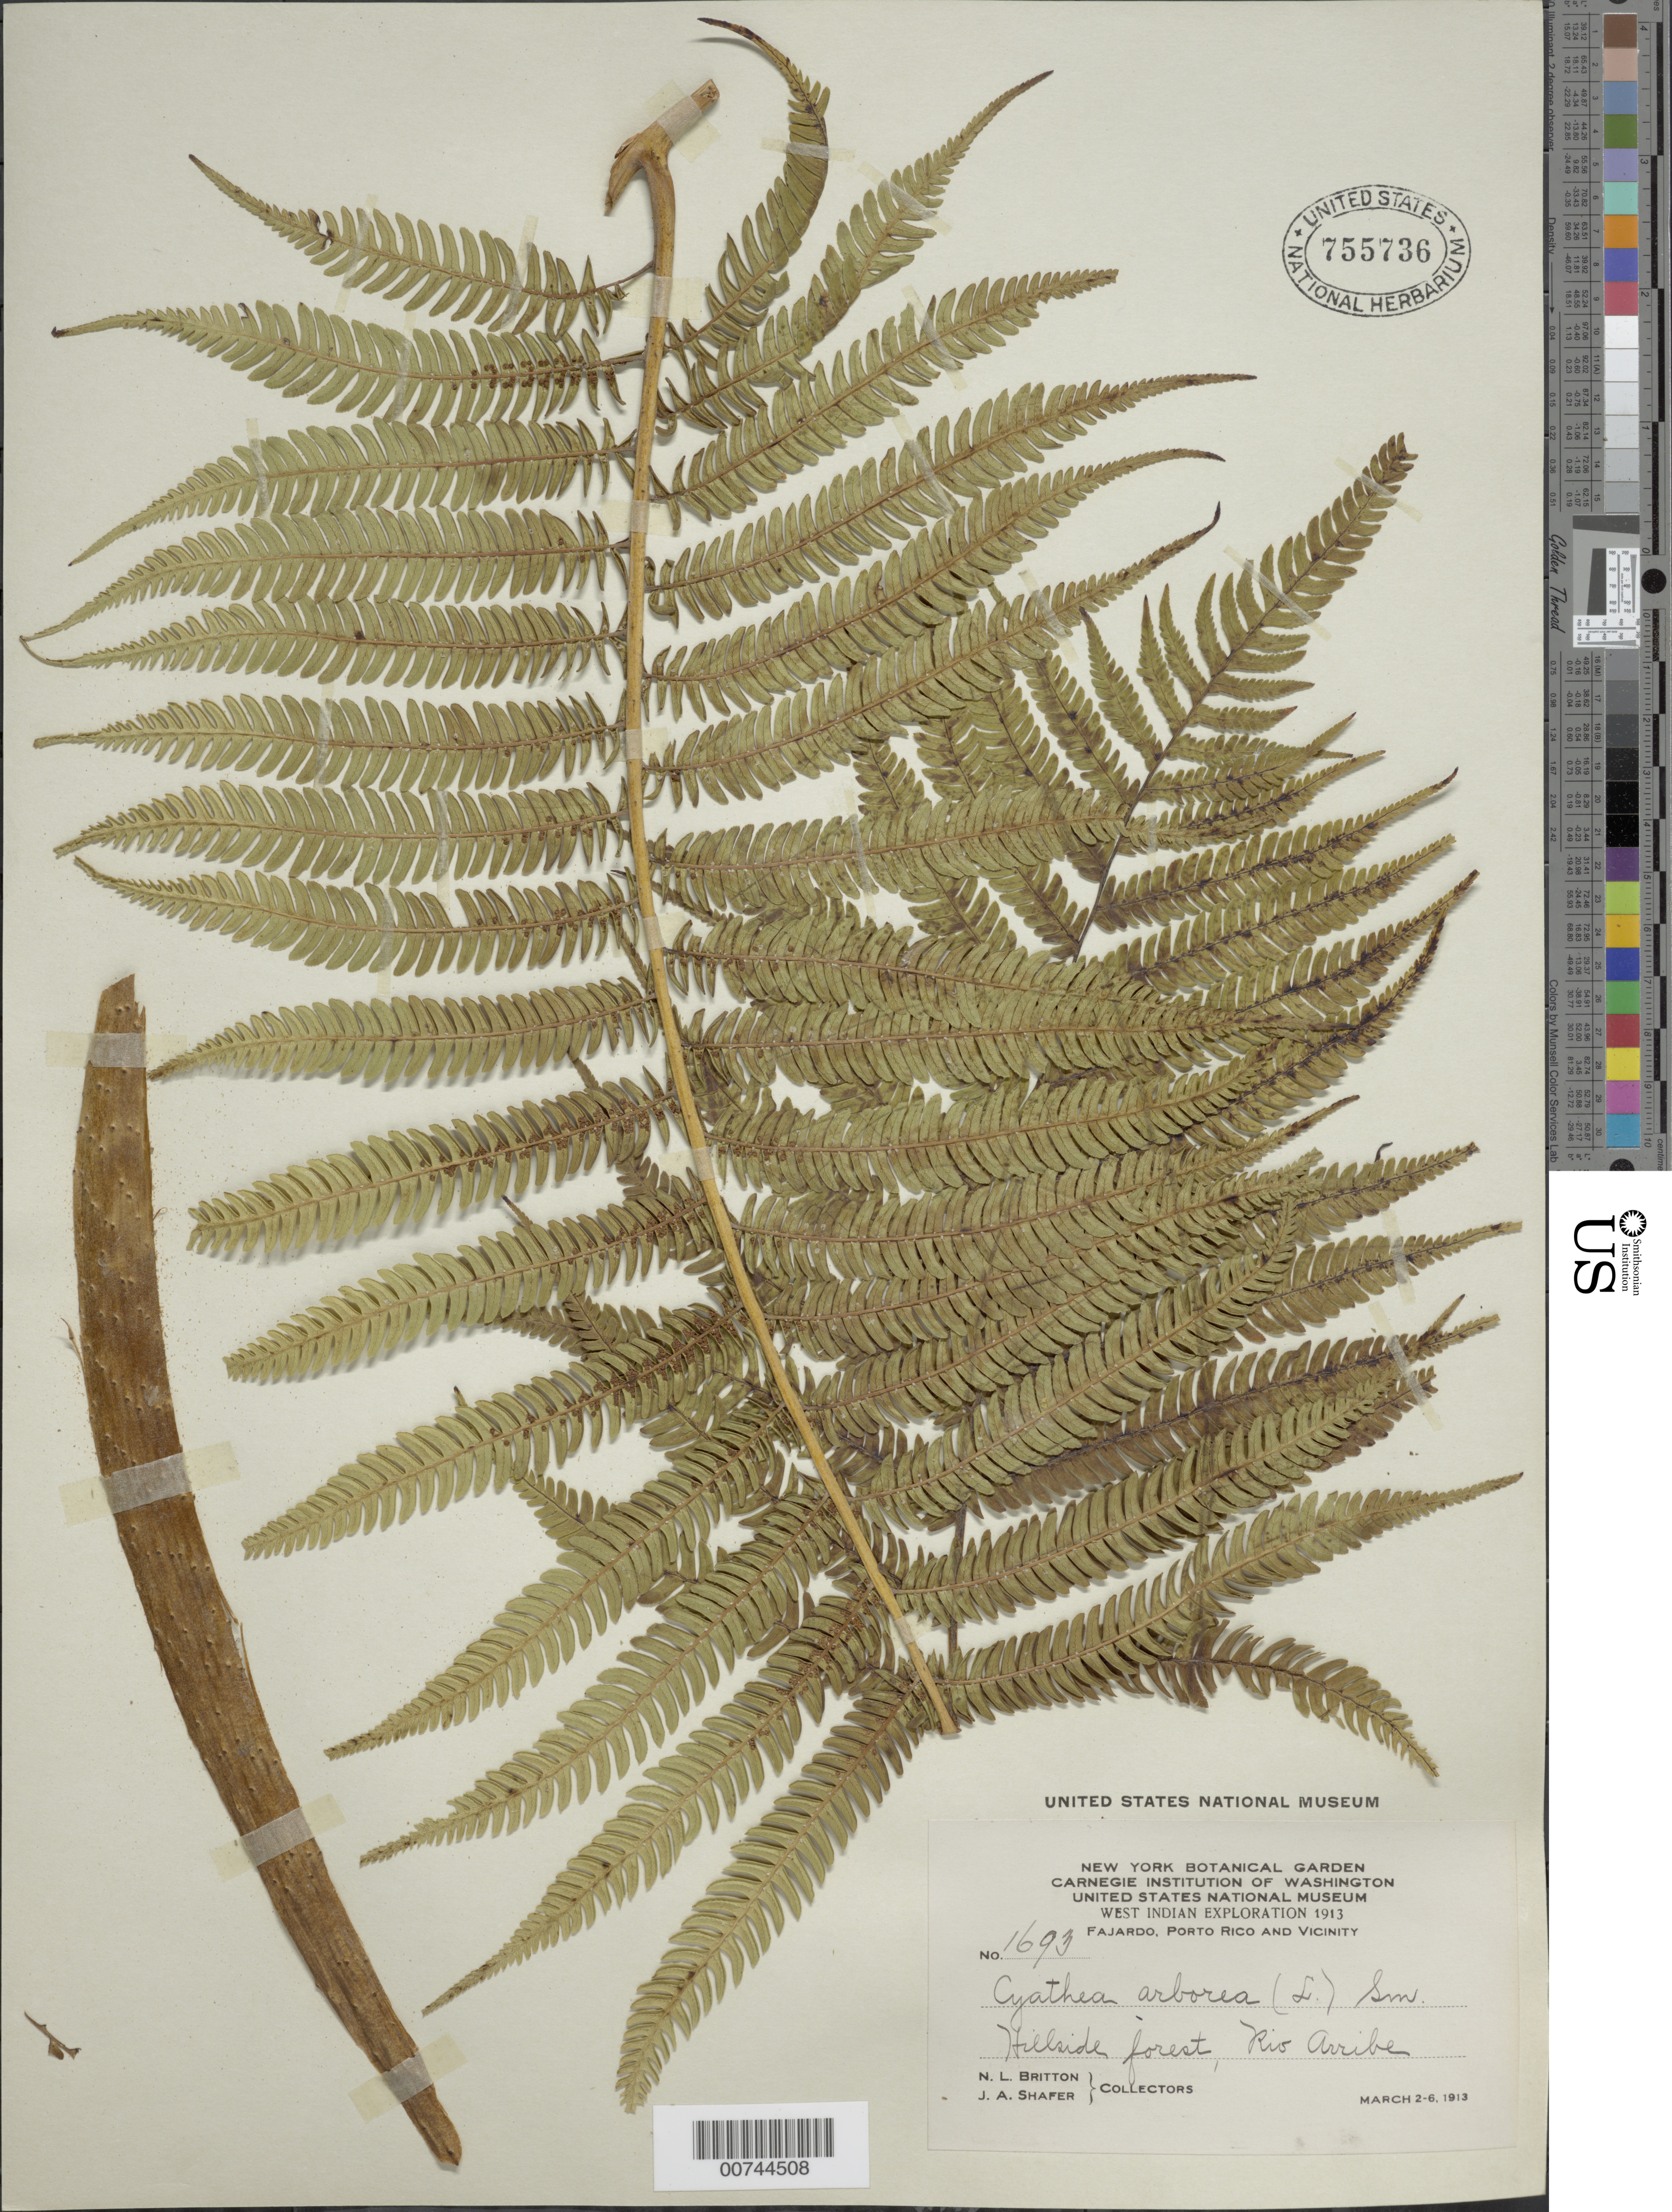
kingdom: Plantae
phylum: Tracheophyta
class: Polypodiopsida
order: Cyatheales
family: Cyatheaceae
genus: Cyathea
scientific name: Cyathea arborea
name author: (L.) Sm.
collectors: N. Britton & J. A. Shafer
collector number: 1693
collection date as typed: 02 Mar 1913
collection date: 1913-03-02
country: Puerto Rico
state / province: Fajardo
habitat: Hillside forest, rio arriba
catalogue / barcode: US 755736